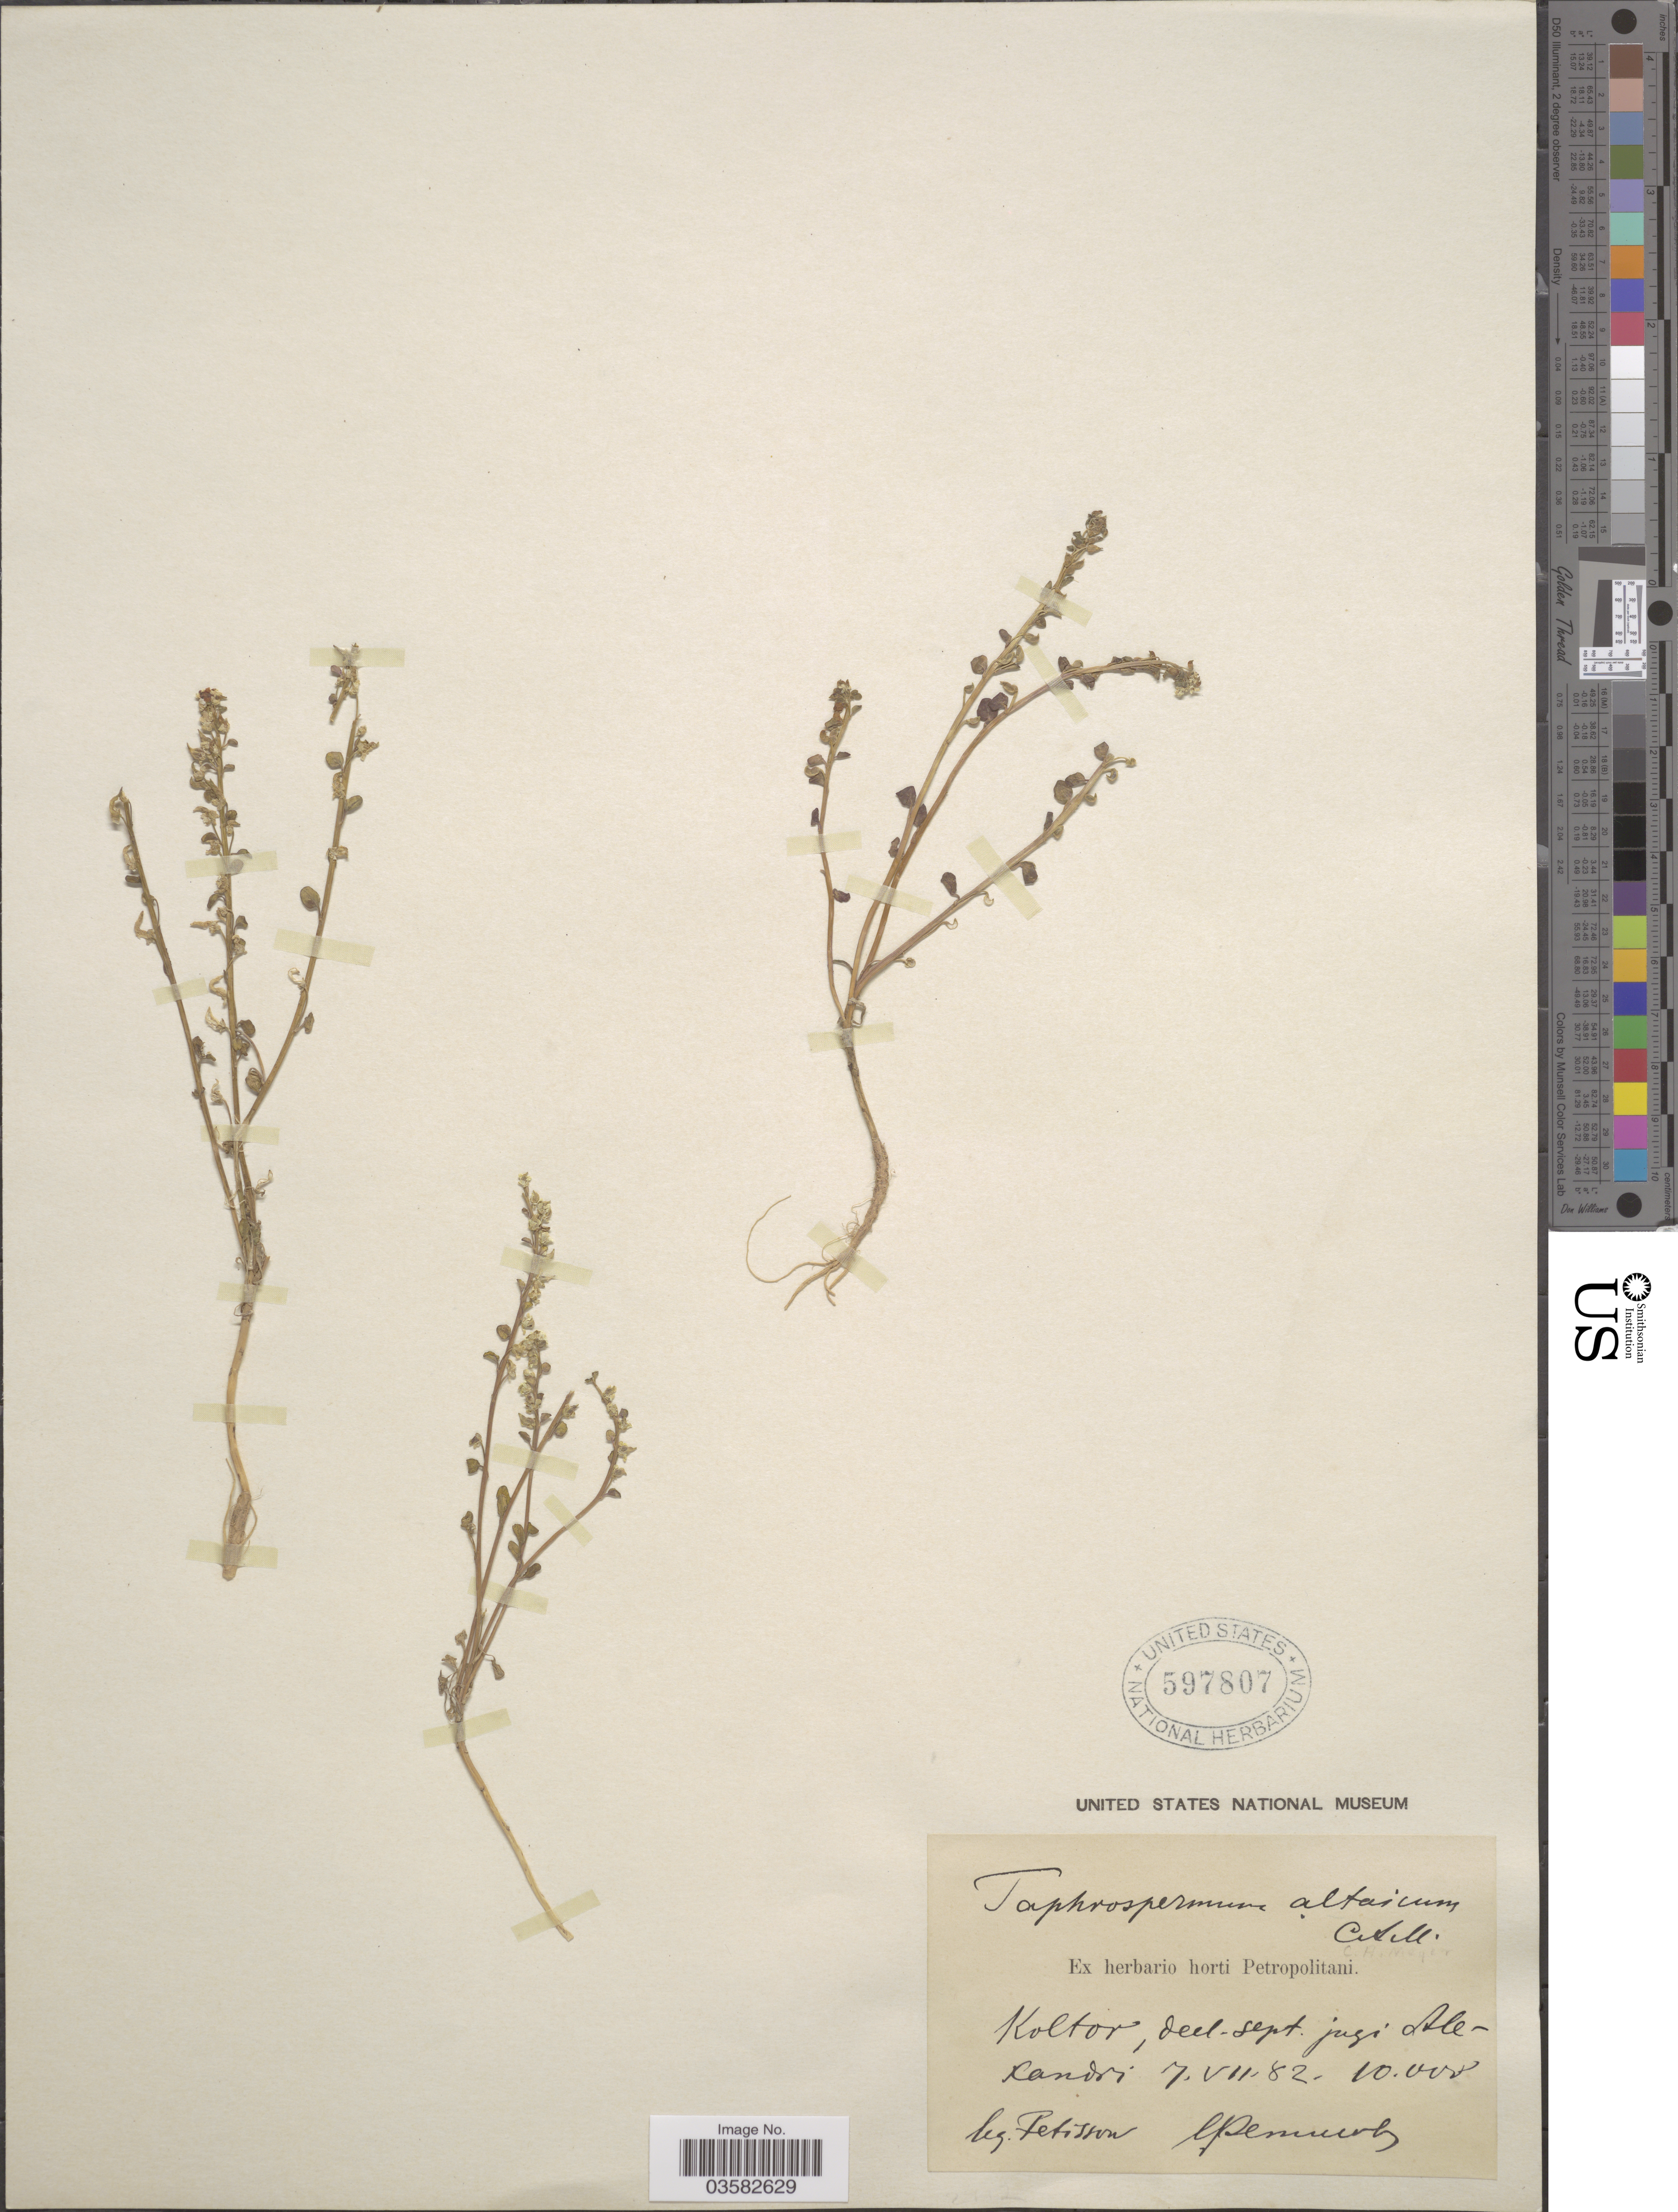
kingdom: Plantae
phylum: Tracheophyta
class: Magnoliopsida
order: Brassicales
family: Brassicaceae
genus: Eutrema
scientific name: Eutrema altaicum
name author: (C.A. Mey.) Al-Shehbaz & Warwick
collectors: -. Fetissow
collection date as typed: Transcribed d/m/y: 7/7/82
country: Kyrgyzstan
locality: Koltor, decl-sept [interpreted]. jugi Alekandori [interpreted].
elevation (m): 3048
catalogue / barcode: US 597807